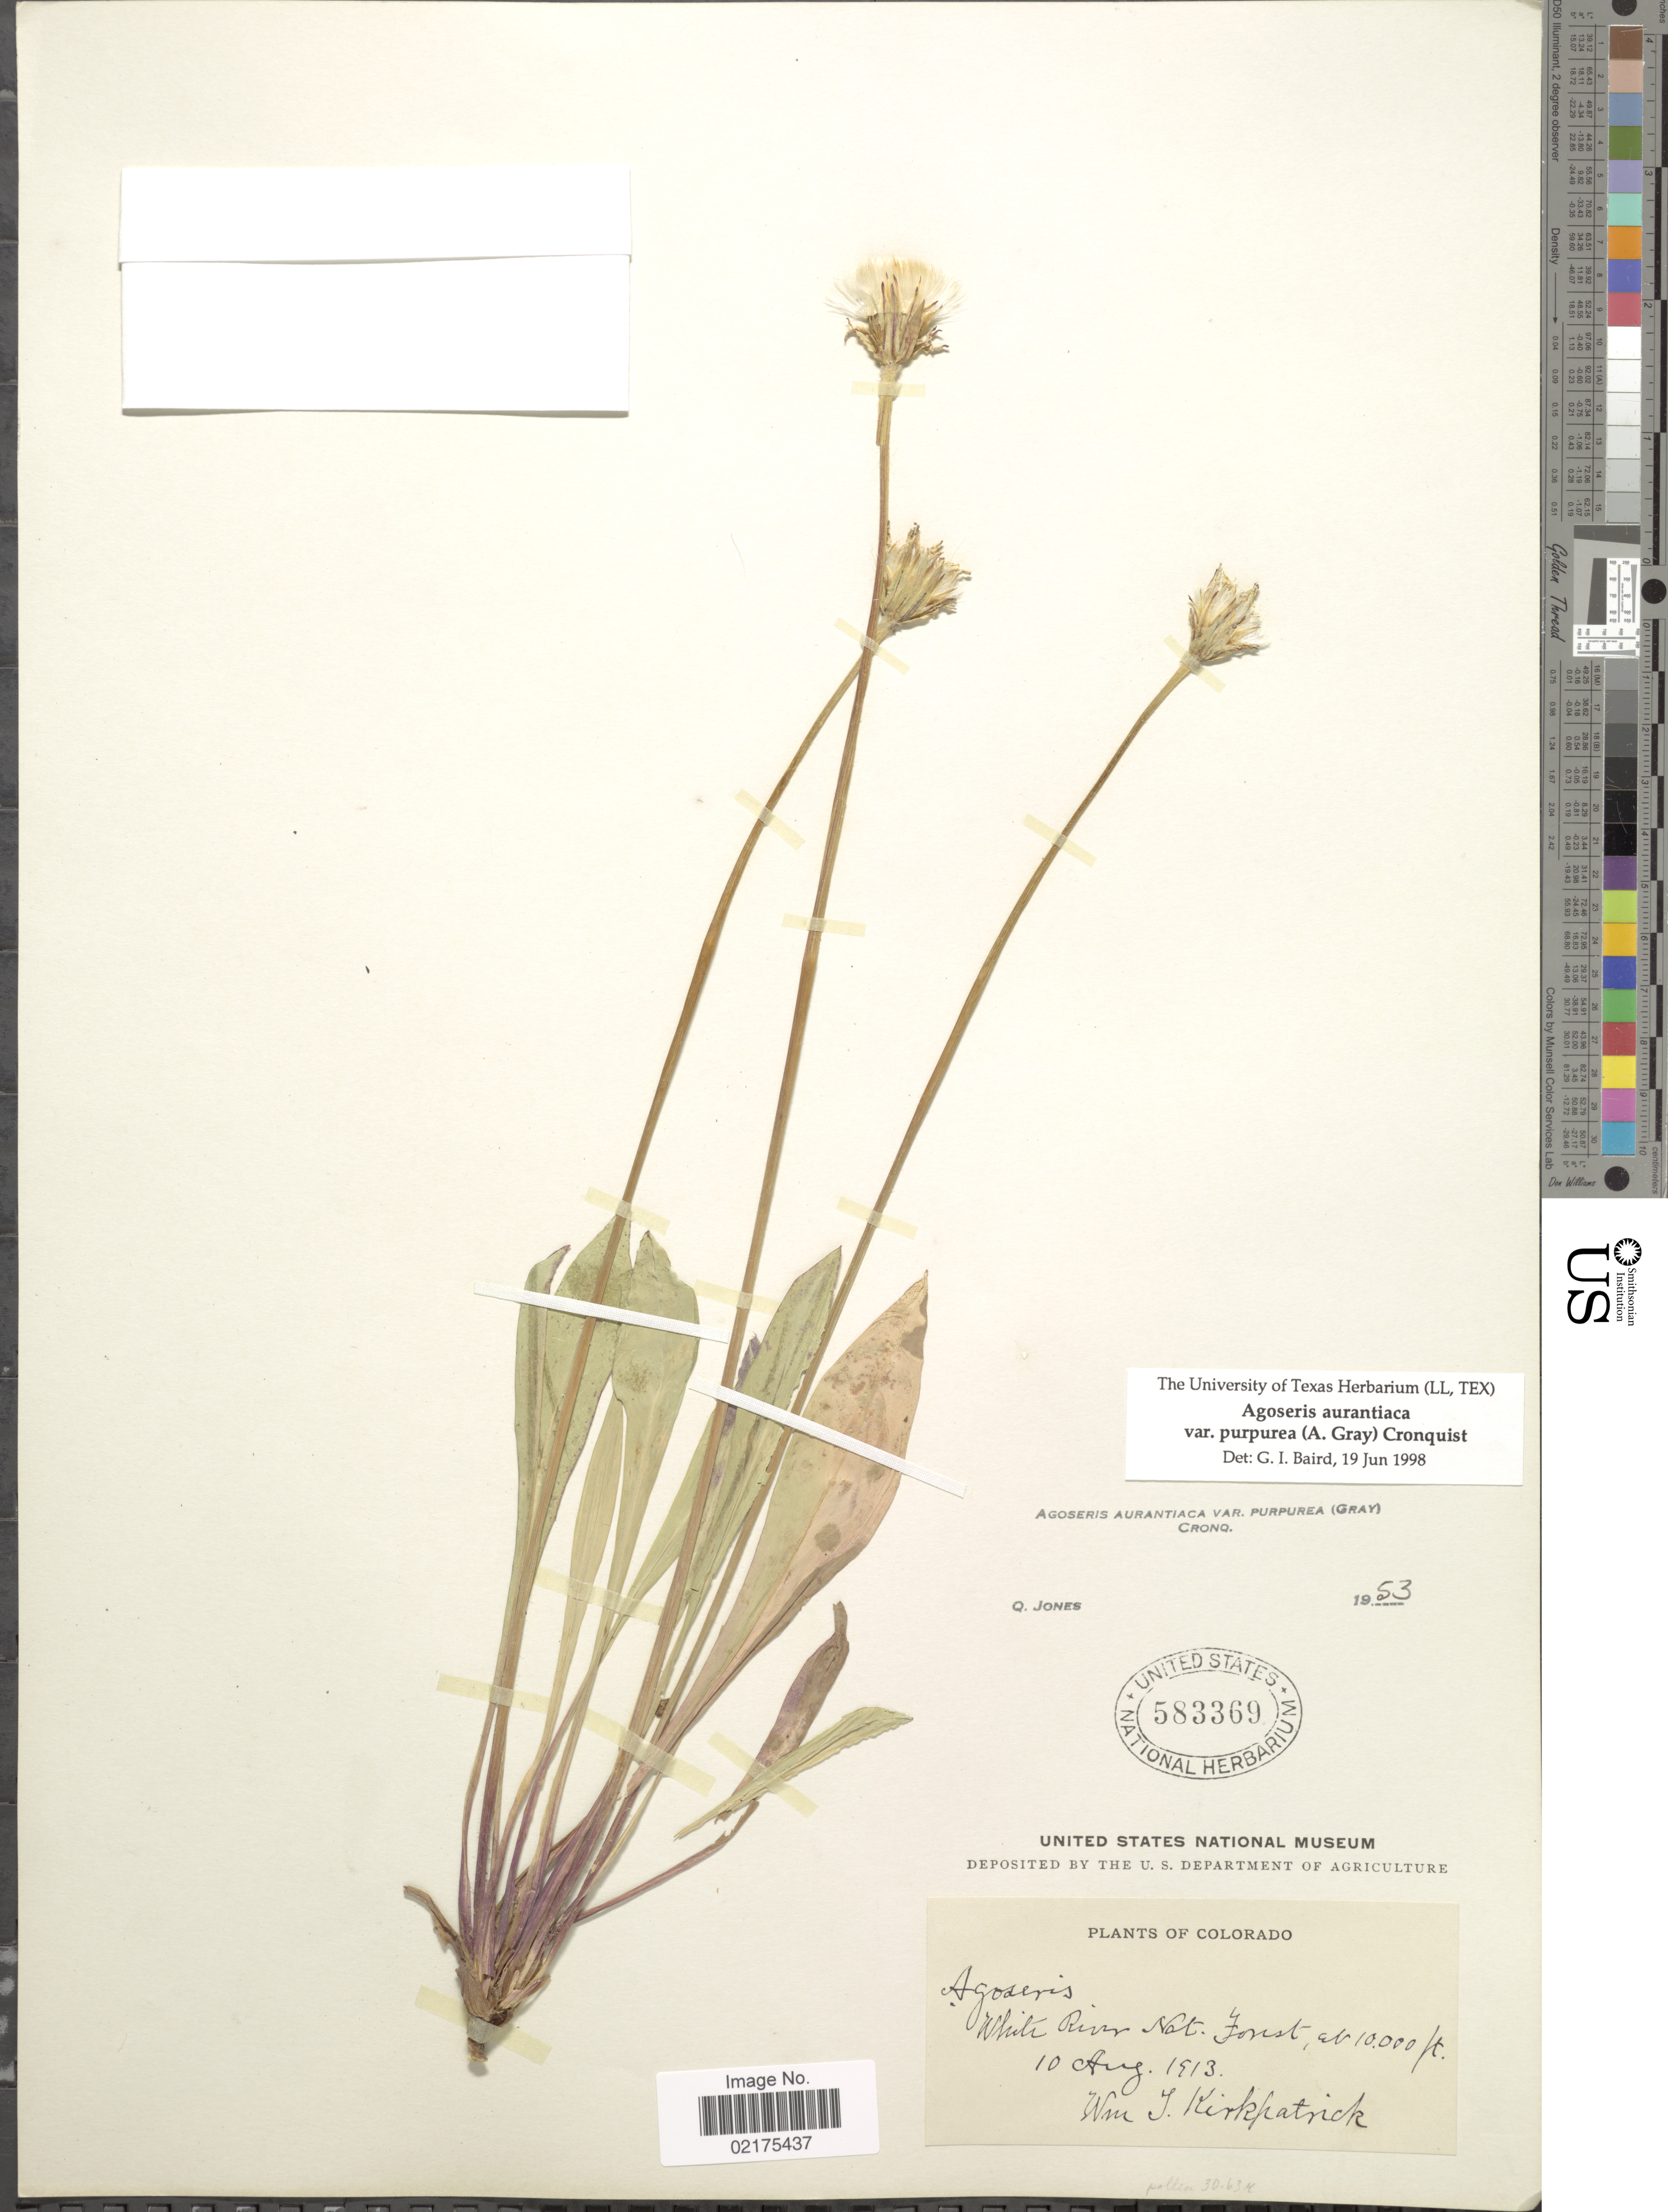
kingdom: Plantae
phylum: Tracheophyta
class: Magnoliopsida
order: Asterales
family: Asteraceae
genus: Agoseris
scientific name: Agoseris aurantiaca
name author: (Hook.) Greene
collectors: W. Kirkpatrick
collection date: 1913-08-10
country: United States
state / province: Colorado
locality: White River Nat. Forest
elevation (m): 3048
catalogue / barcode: US 583369